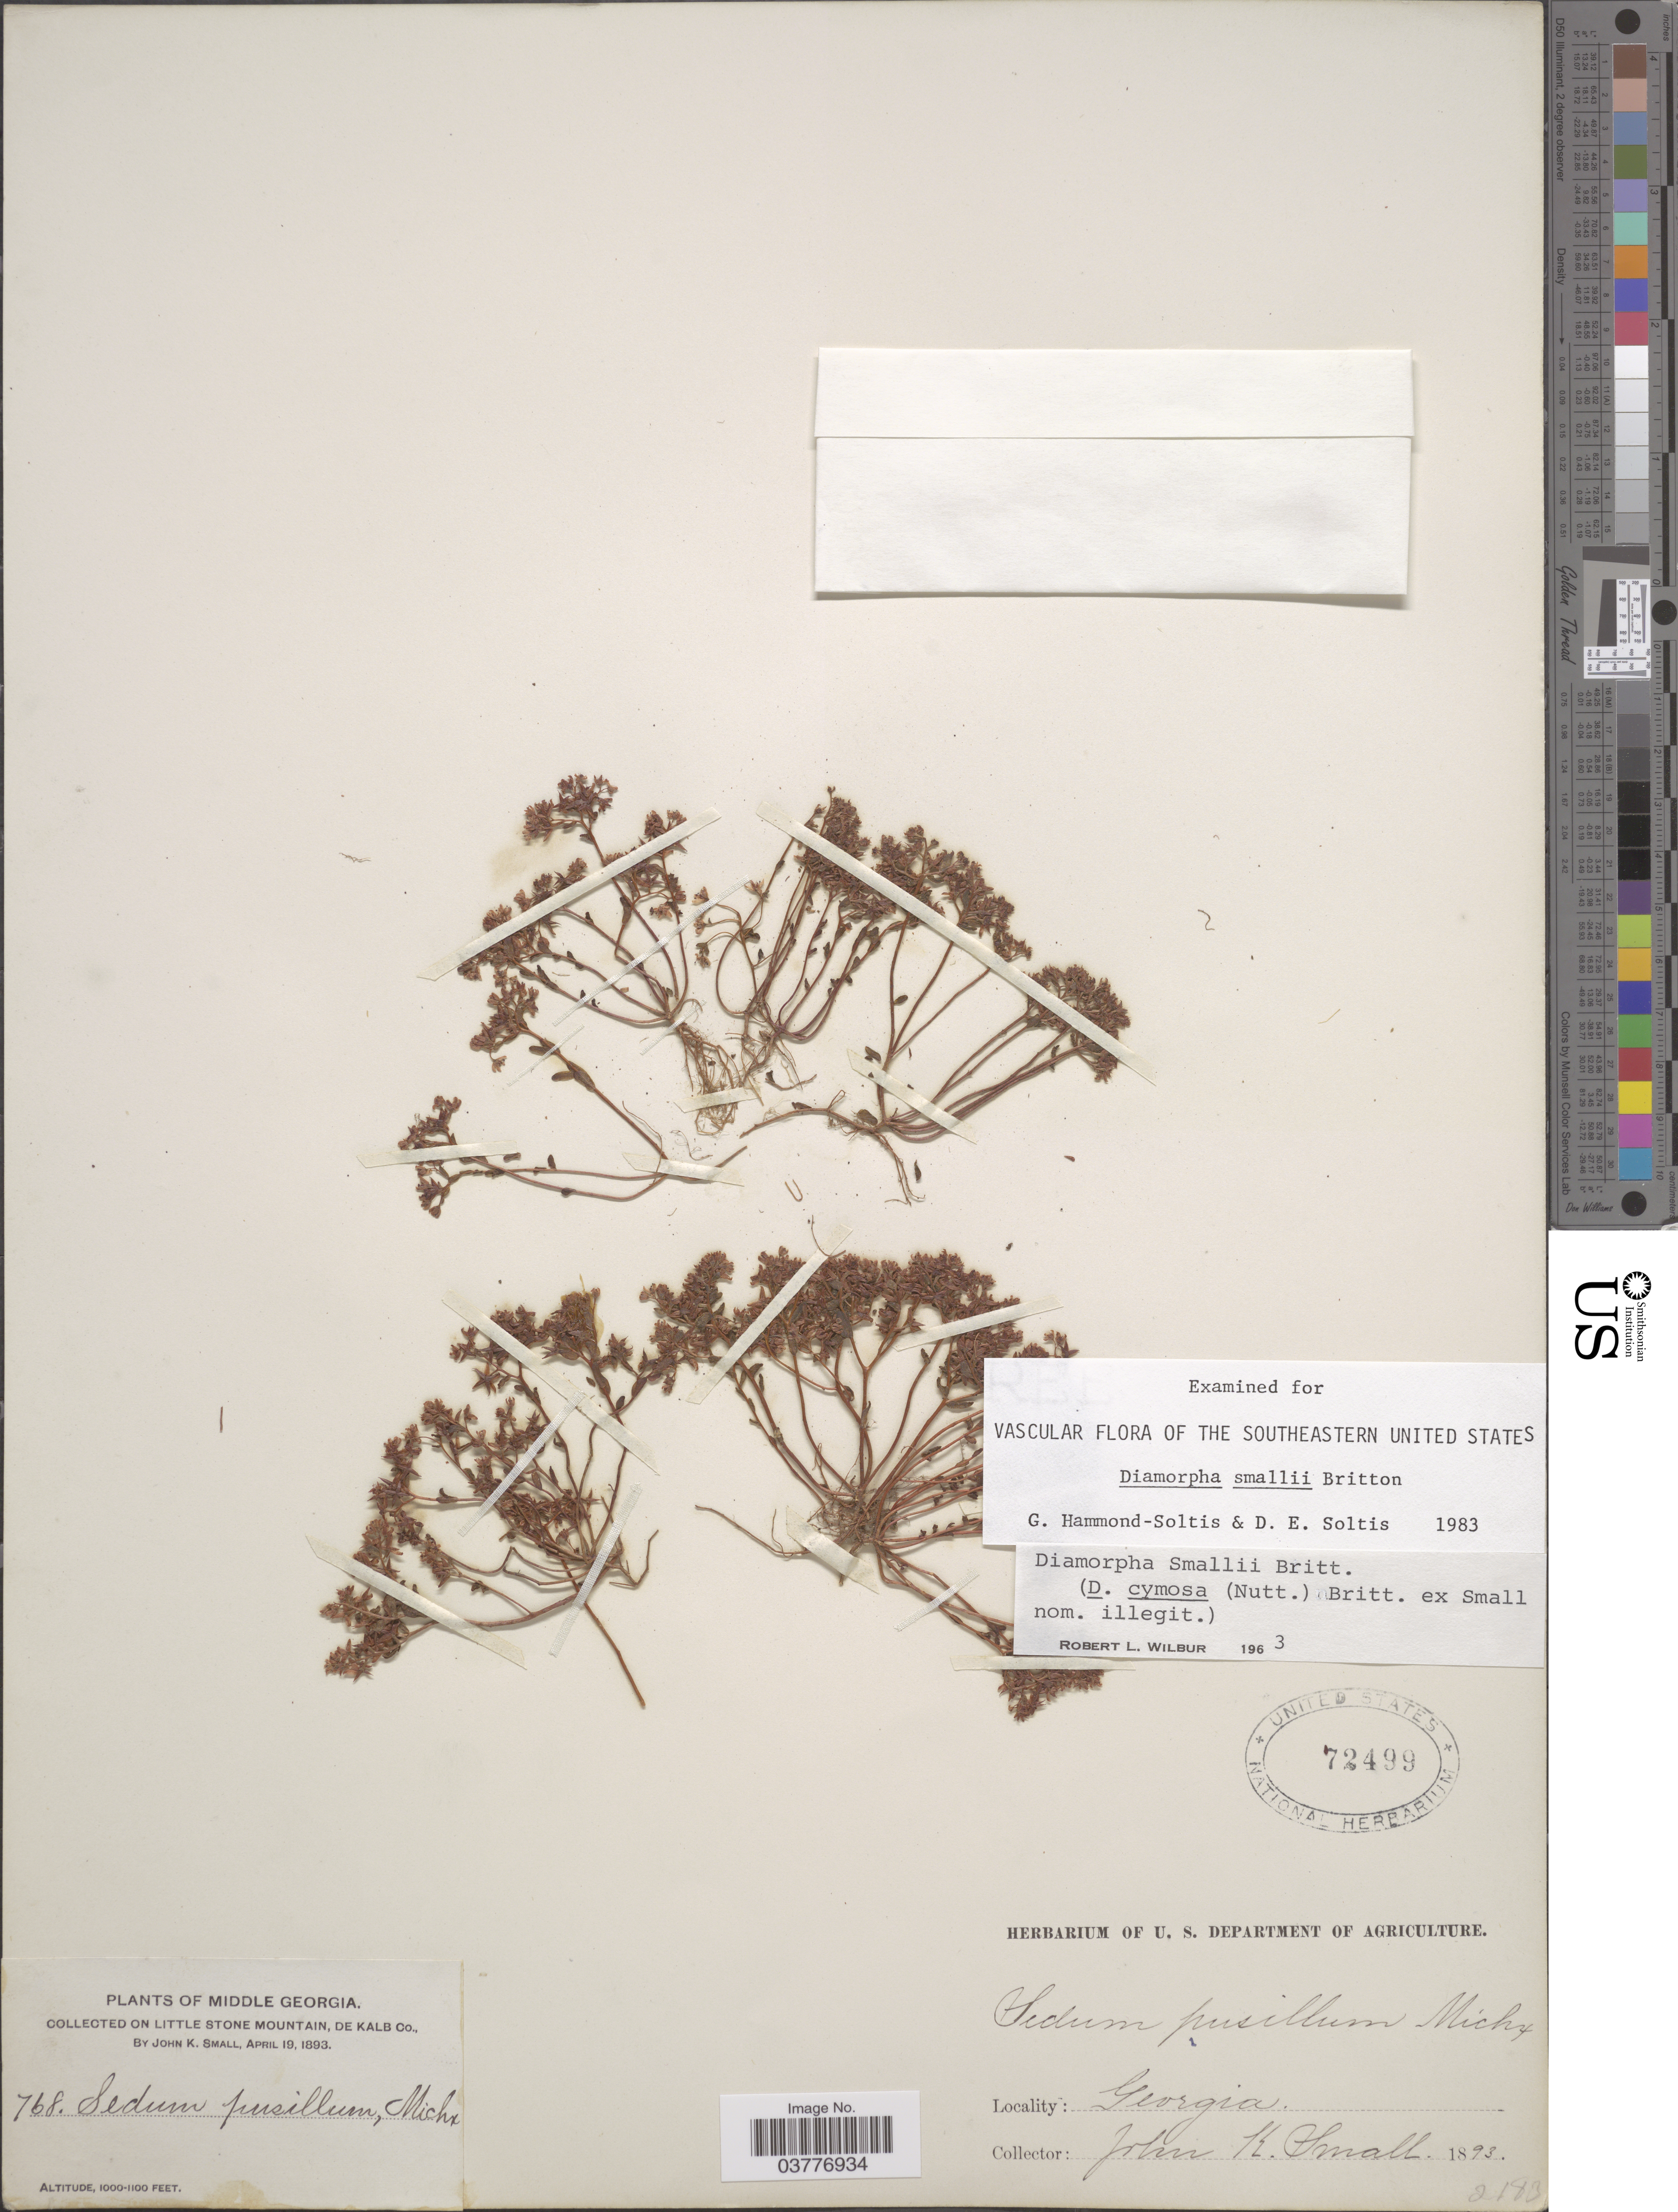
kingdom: Plantae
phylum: Tracheophyta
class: Magnoliopsida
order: Saxifragales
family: Crassulaceae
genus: Sedum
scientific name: Sedum smallii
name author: (Britton) H.E. Ahles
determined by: Strong, Mark T., (BOT), Smithsonian Institution - National Museum of Natural History (UNITED STATES)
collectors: J. K. Small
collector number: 768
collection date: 1893-04-19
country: United States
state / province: Georgia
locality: Middle Georgia. Little Stone Mountain, De Kalb Co.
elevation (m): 305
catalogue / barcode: US 72499